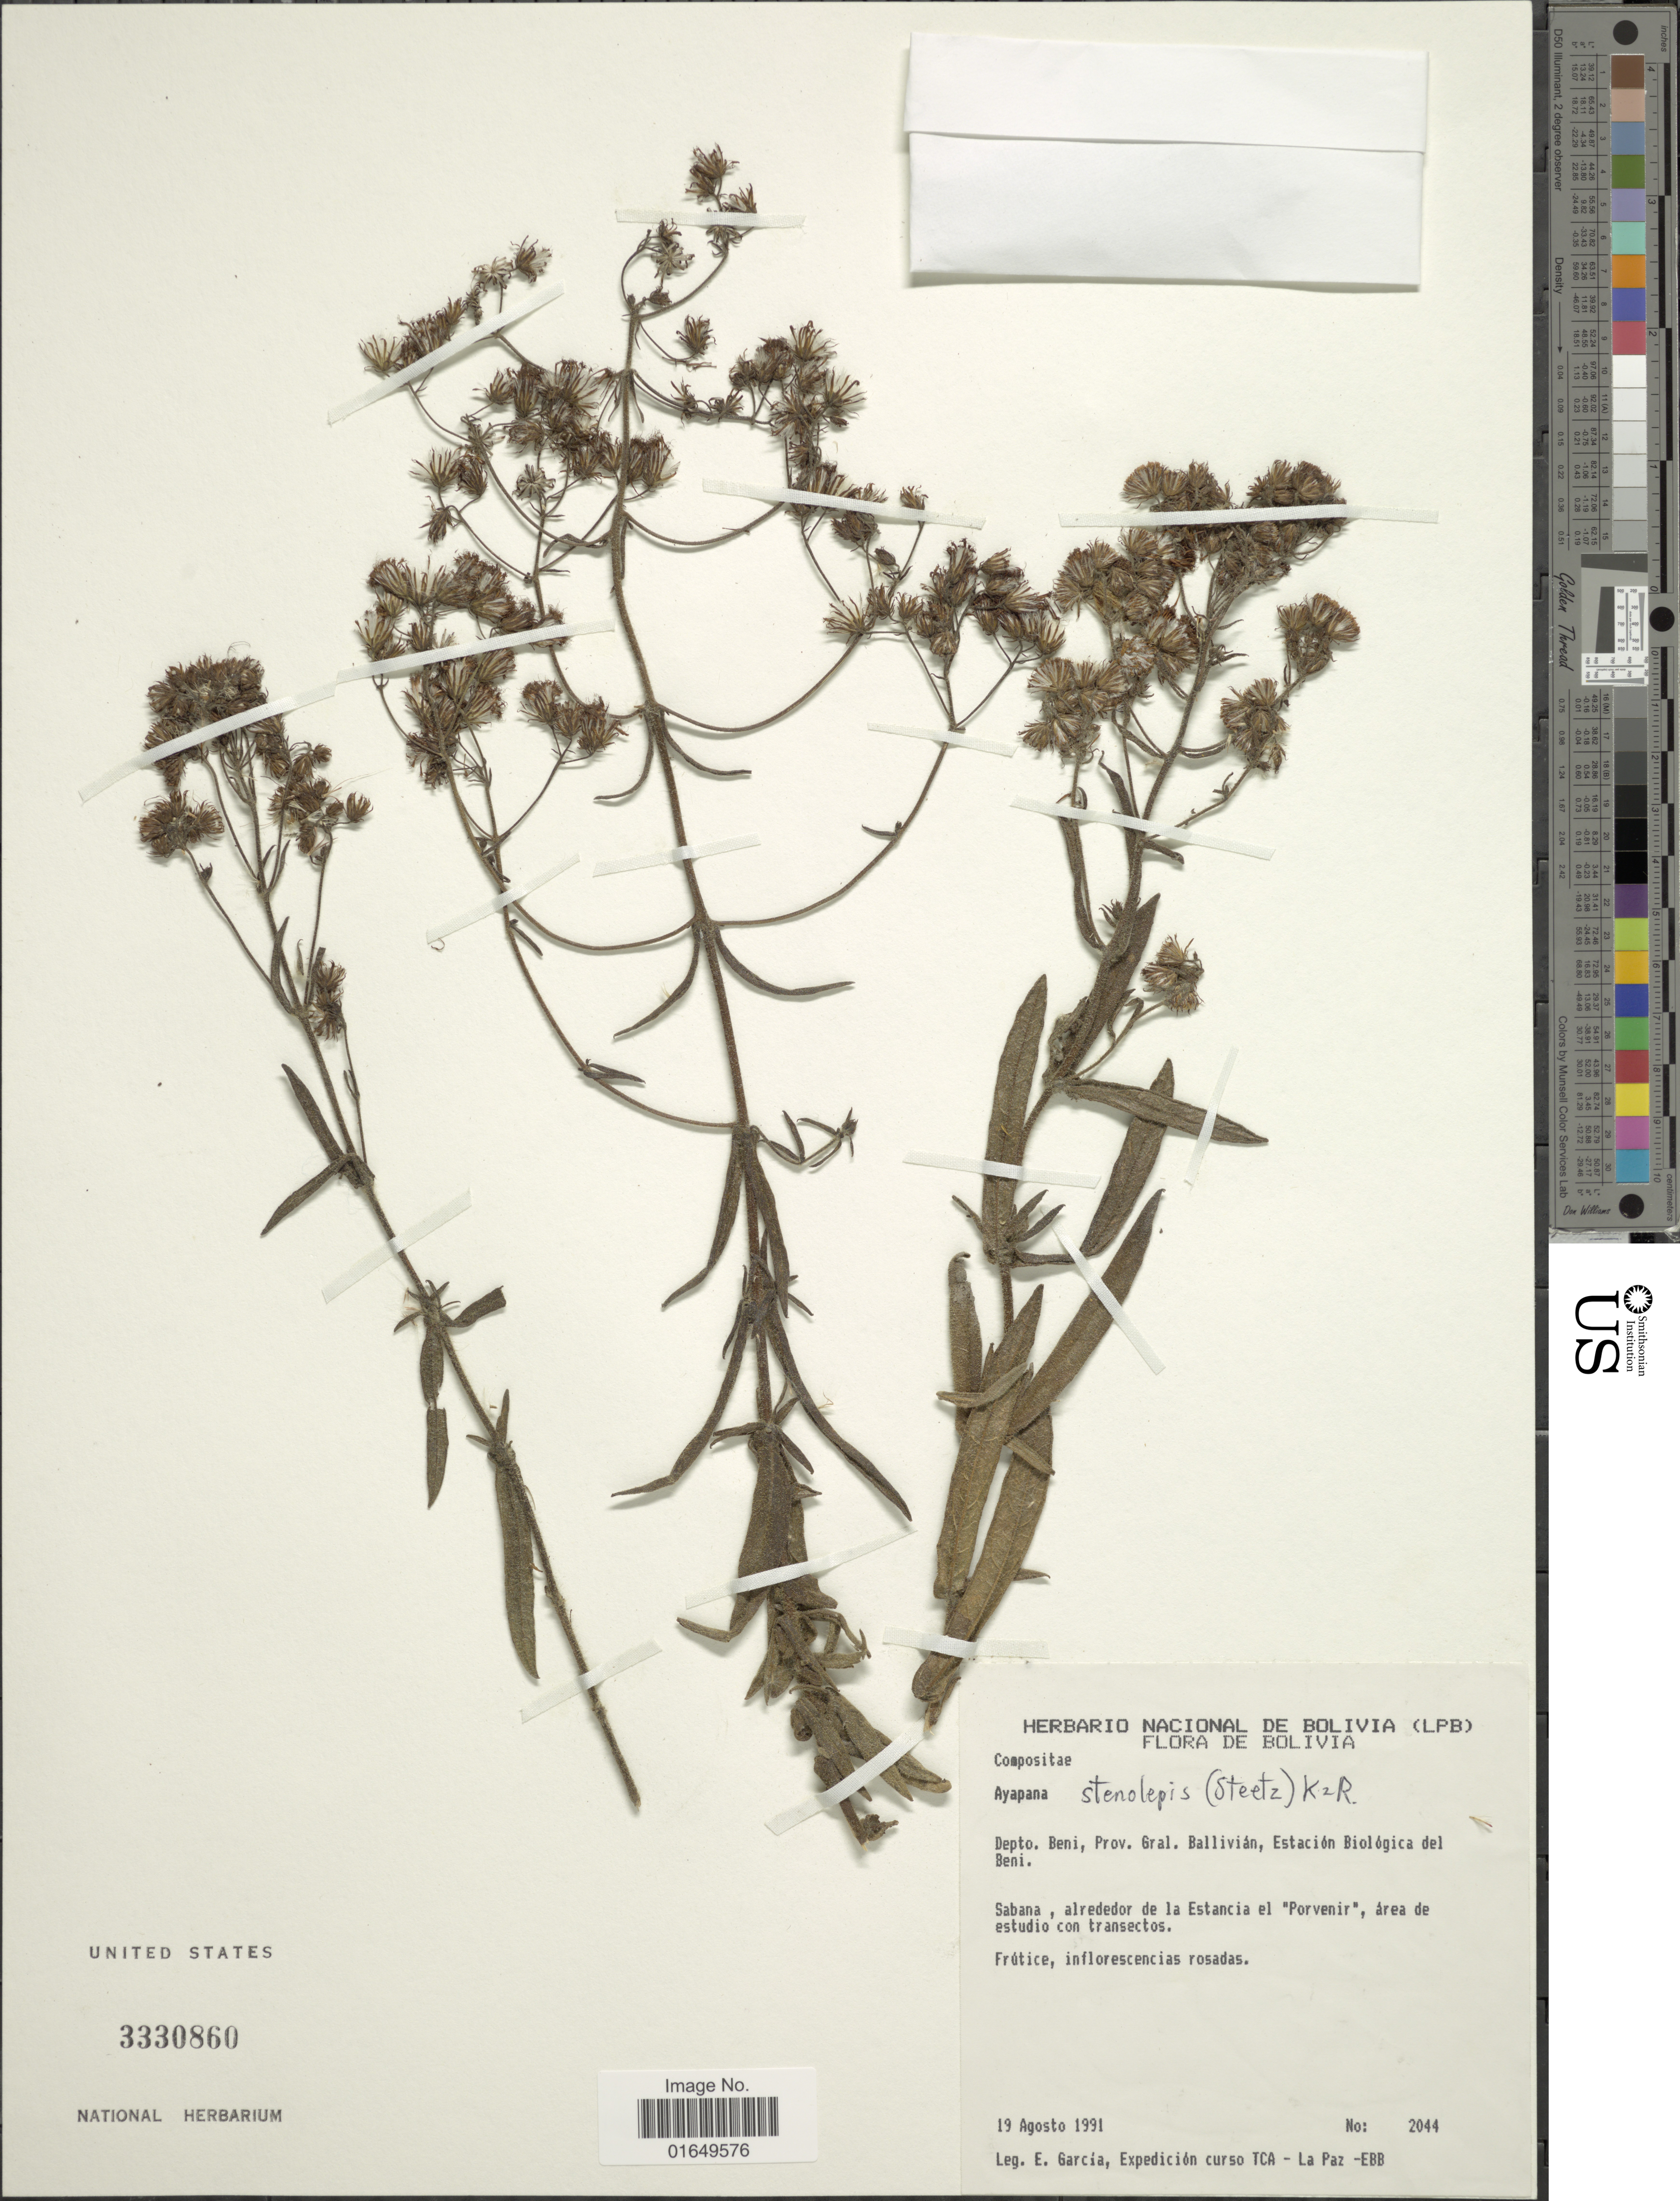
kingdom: Plantae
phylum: Tracheophyta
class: Magnoliopsida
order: Asterales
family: Asteraceae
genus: Ayapana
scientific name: Ayapana pyramidalis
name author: (Klatt) R.M. King & H. Rob.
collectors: E. García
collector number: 2044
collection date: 1991-08-19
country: Bolivia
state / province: Beni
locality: Prov. Gral. Ballivián, Estación Biológica del Beni. Sabana, alrededor de la Estancia el "Porvenir", area de estudio con transectos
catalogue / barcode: US 3330860